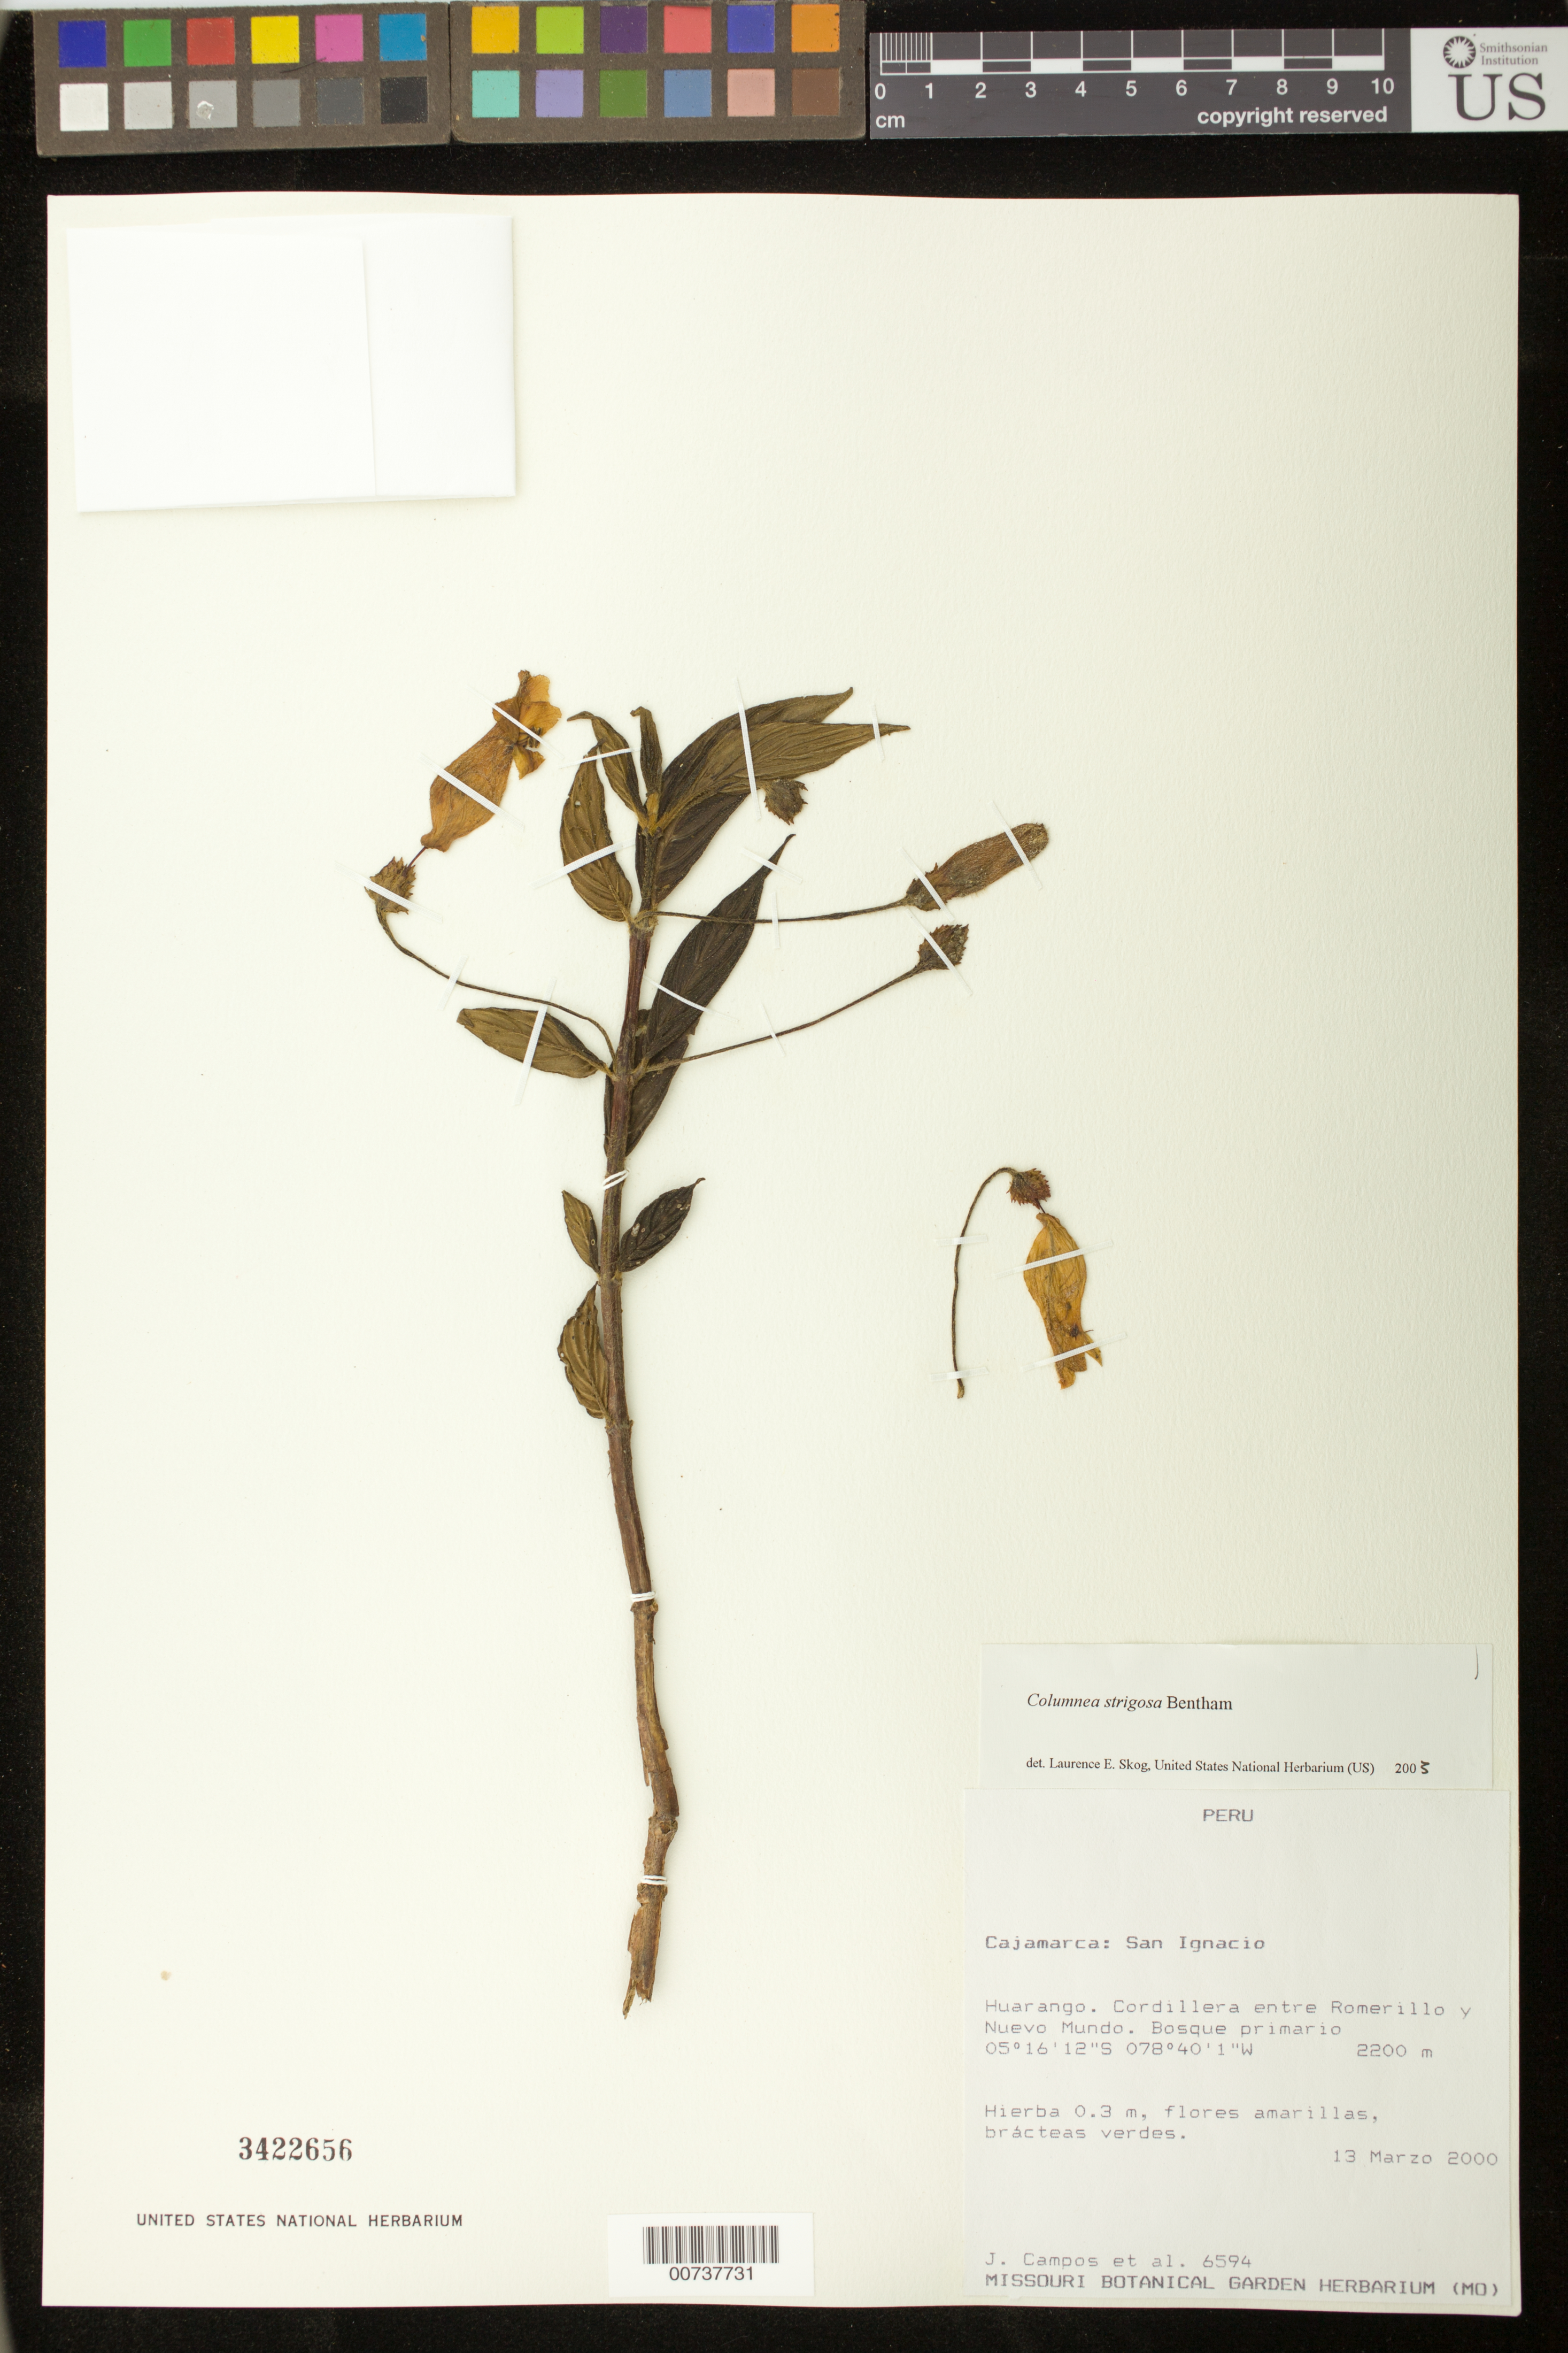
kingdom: Plantae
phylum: Tracheophyta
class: Magnoliopsida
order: Lamiales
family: Gesneriaceae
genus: Columnea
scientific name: Columnea strigosa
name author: Benth.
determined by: Skog, Laurence E.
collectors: J. Campos & et al.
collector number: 6594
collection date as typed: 13 Mar 2000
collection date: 2000-03-13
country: Peru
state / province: Cajamarca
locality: Prov. San Ignacio, Huarango, Cordillera entre Romerillo y Nuevo Mundo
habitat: Bosque primario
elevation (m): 2200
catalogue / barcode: US 3442656